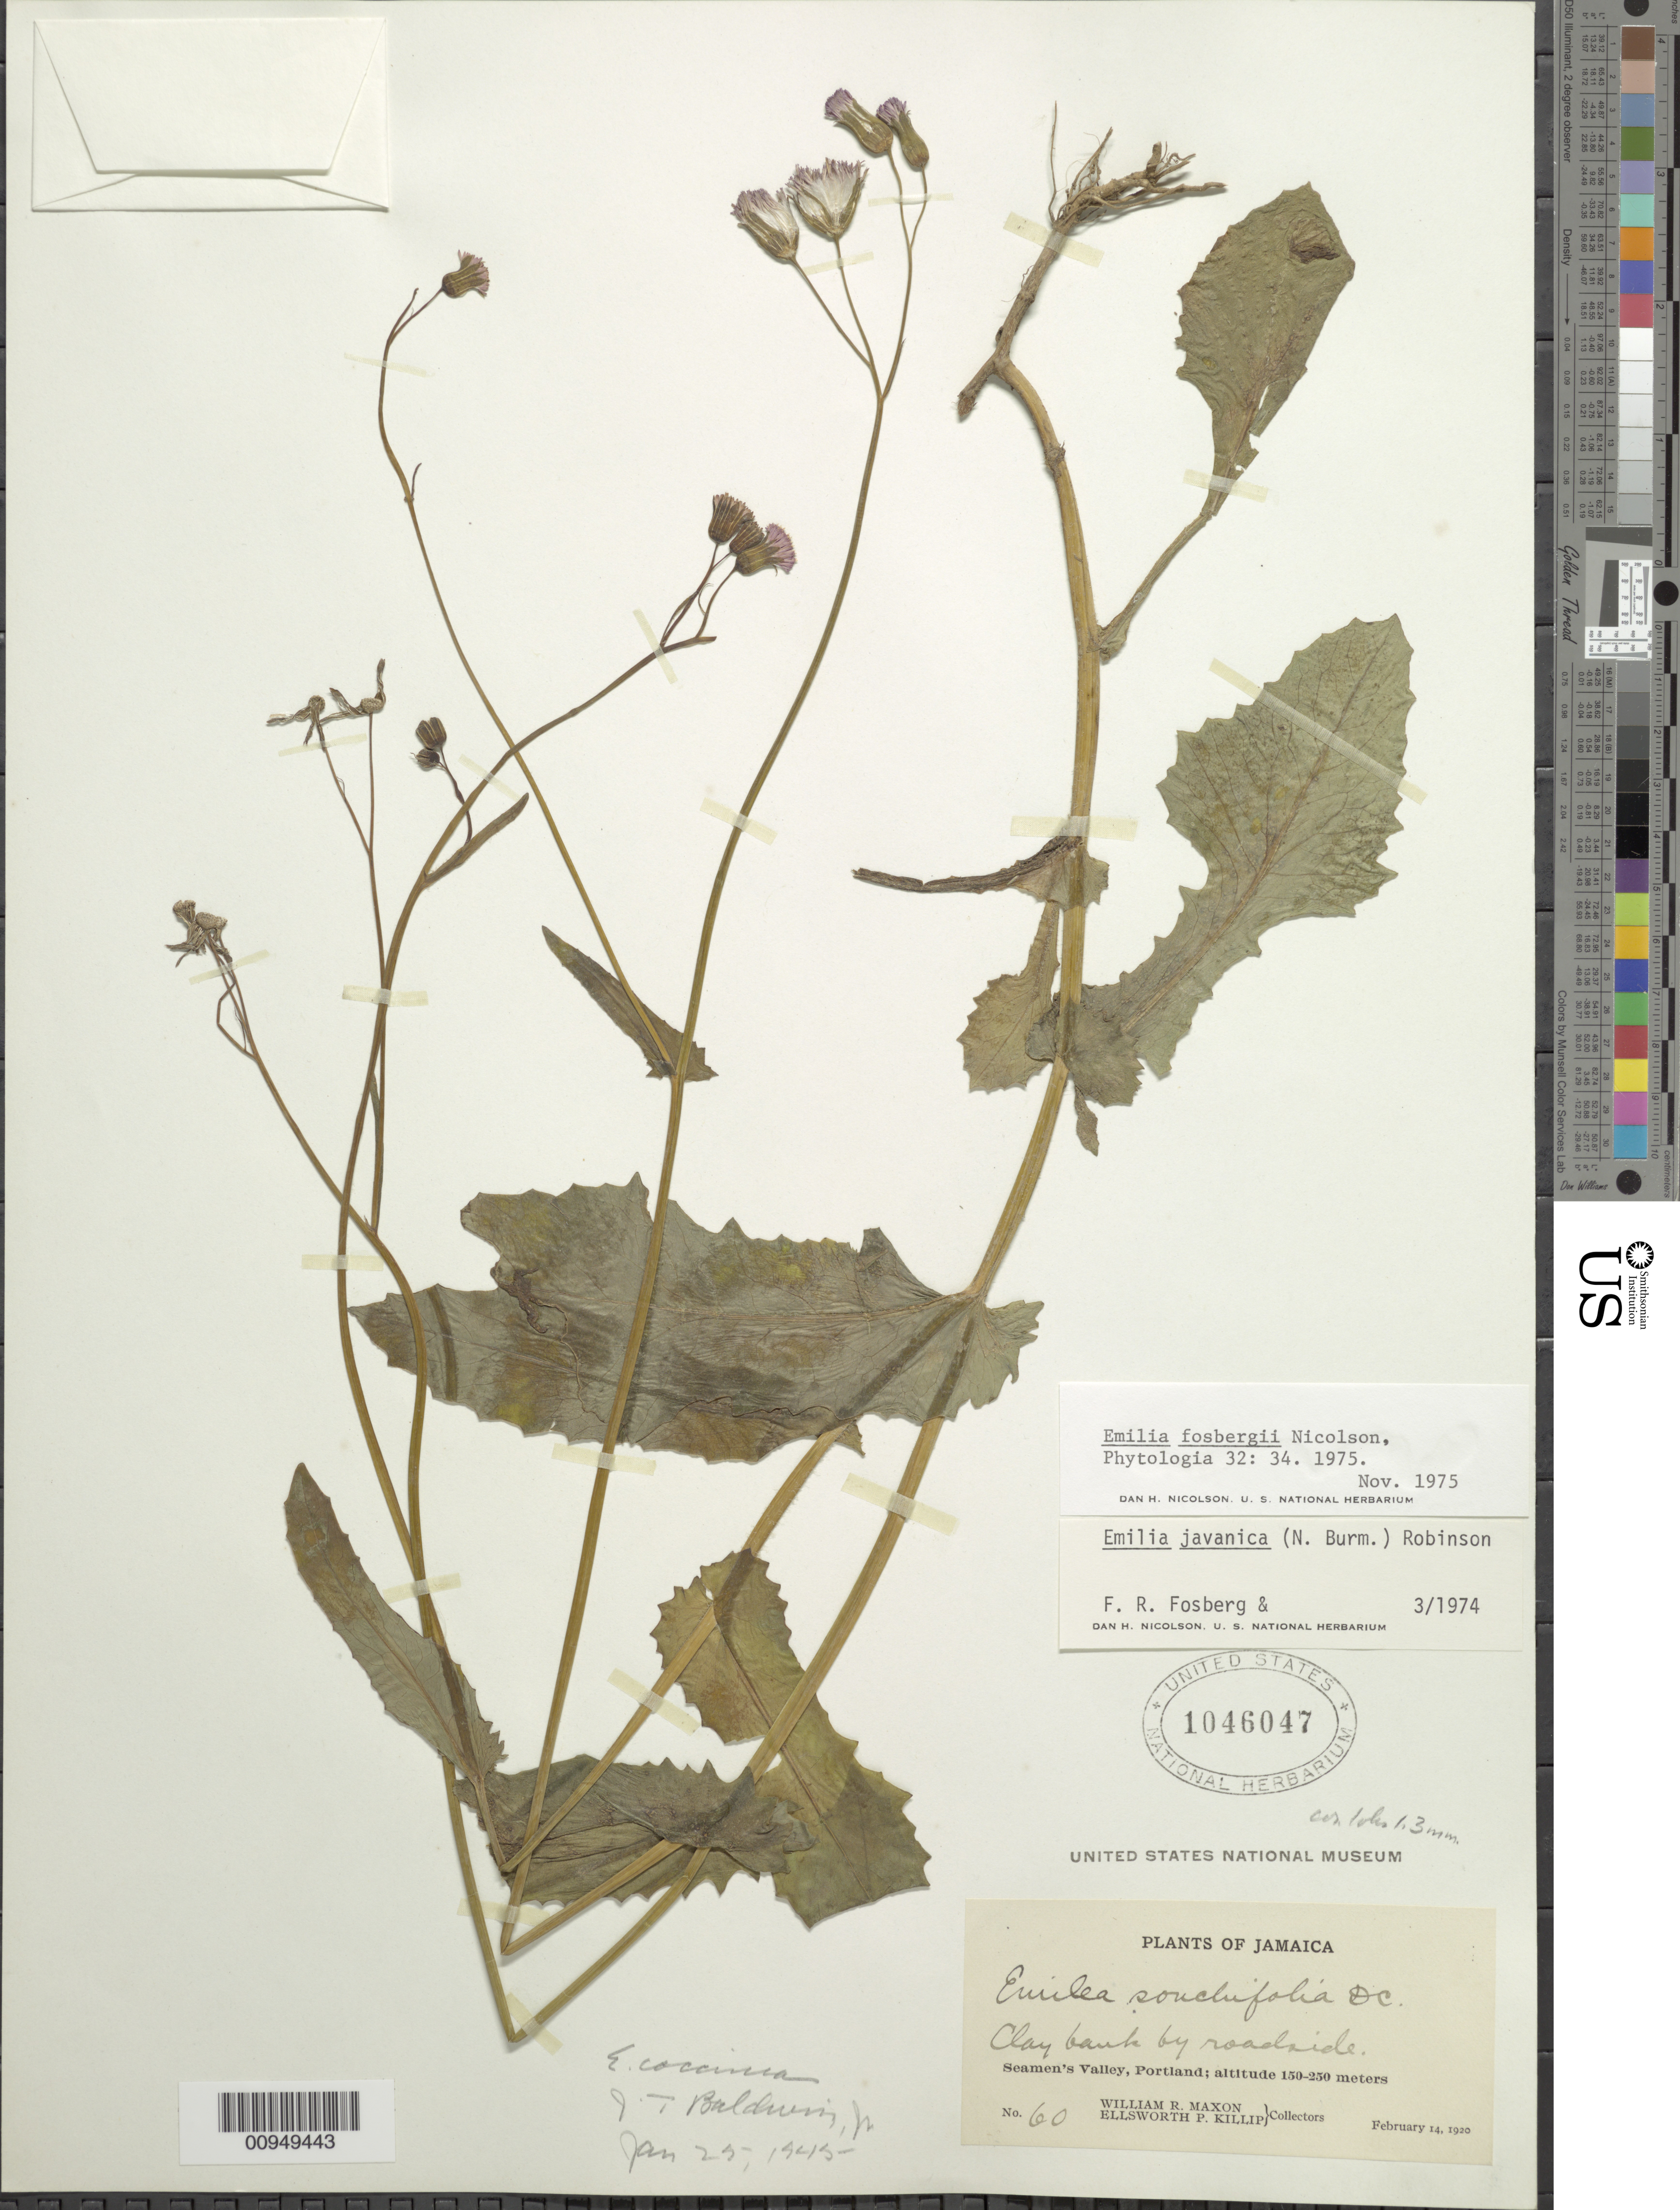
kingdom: Plantae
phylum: Tracheophyta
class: Magnoliopsida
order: Asterales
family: Asteraceae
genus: Emilia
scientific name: Emilia fosbergii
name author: Nicolson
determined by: Nicolson, Dan H.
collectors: W. R. Maxon & E. P. Killip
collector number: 60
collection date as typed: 14 Feb 1920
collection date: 1920-02-14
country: Jamaica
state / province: Portland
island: Jamaica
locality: Seamen's Valley, roadside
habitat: Clay bank by roadside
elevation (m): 150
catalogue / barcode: US 1046047